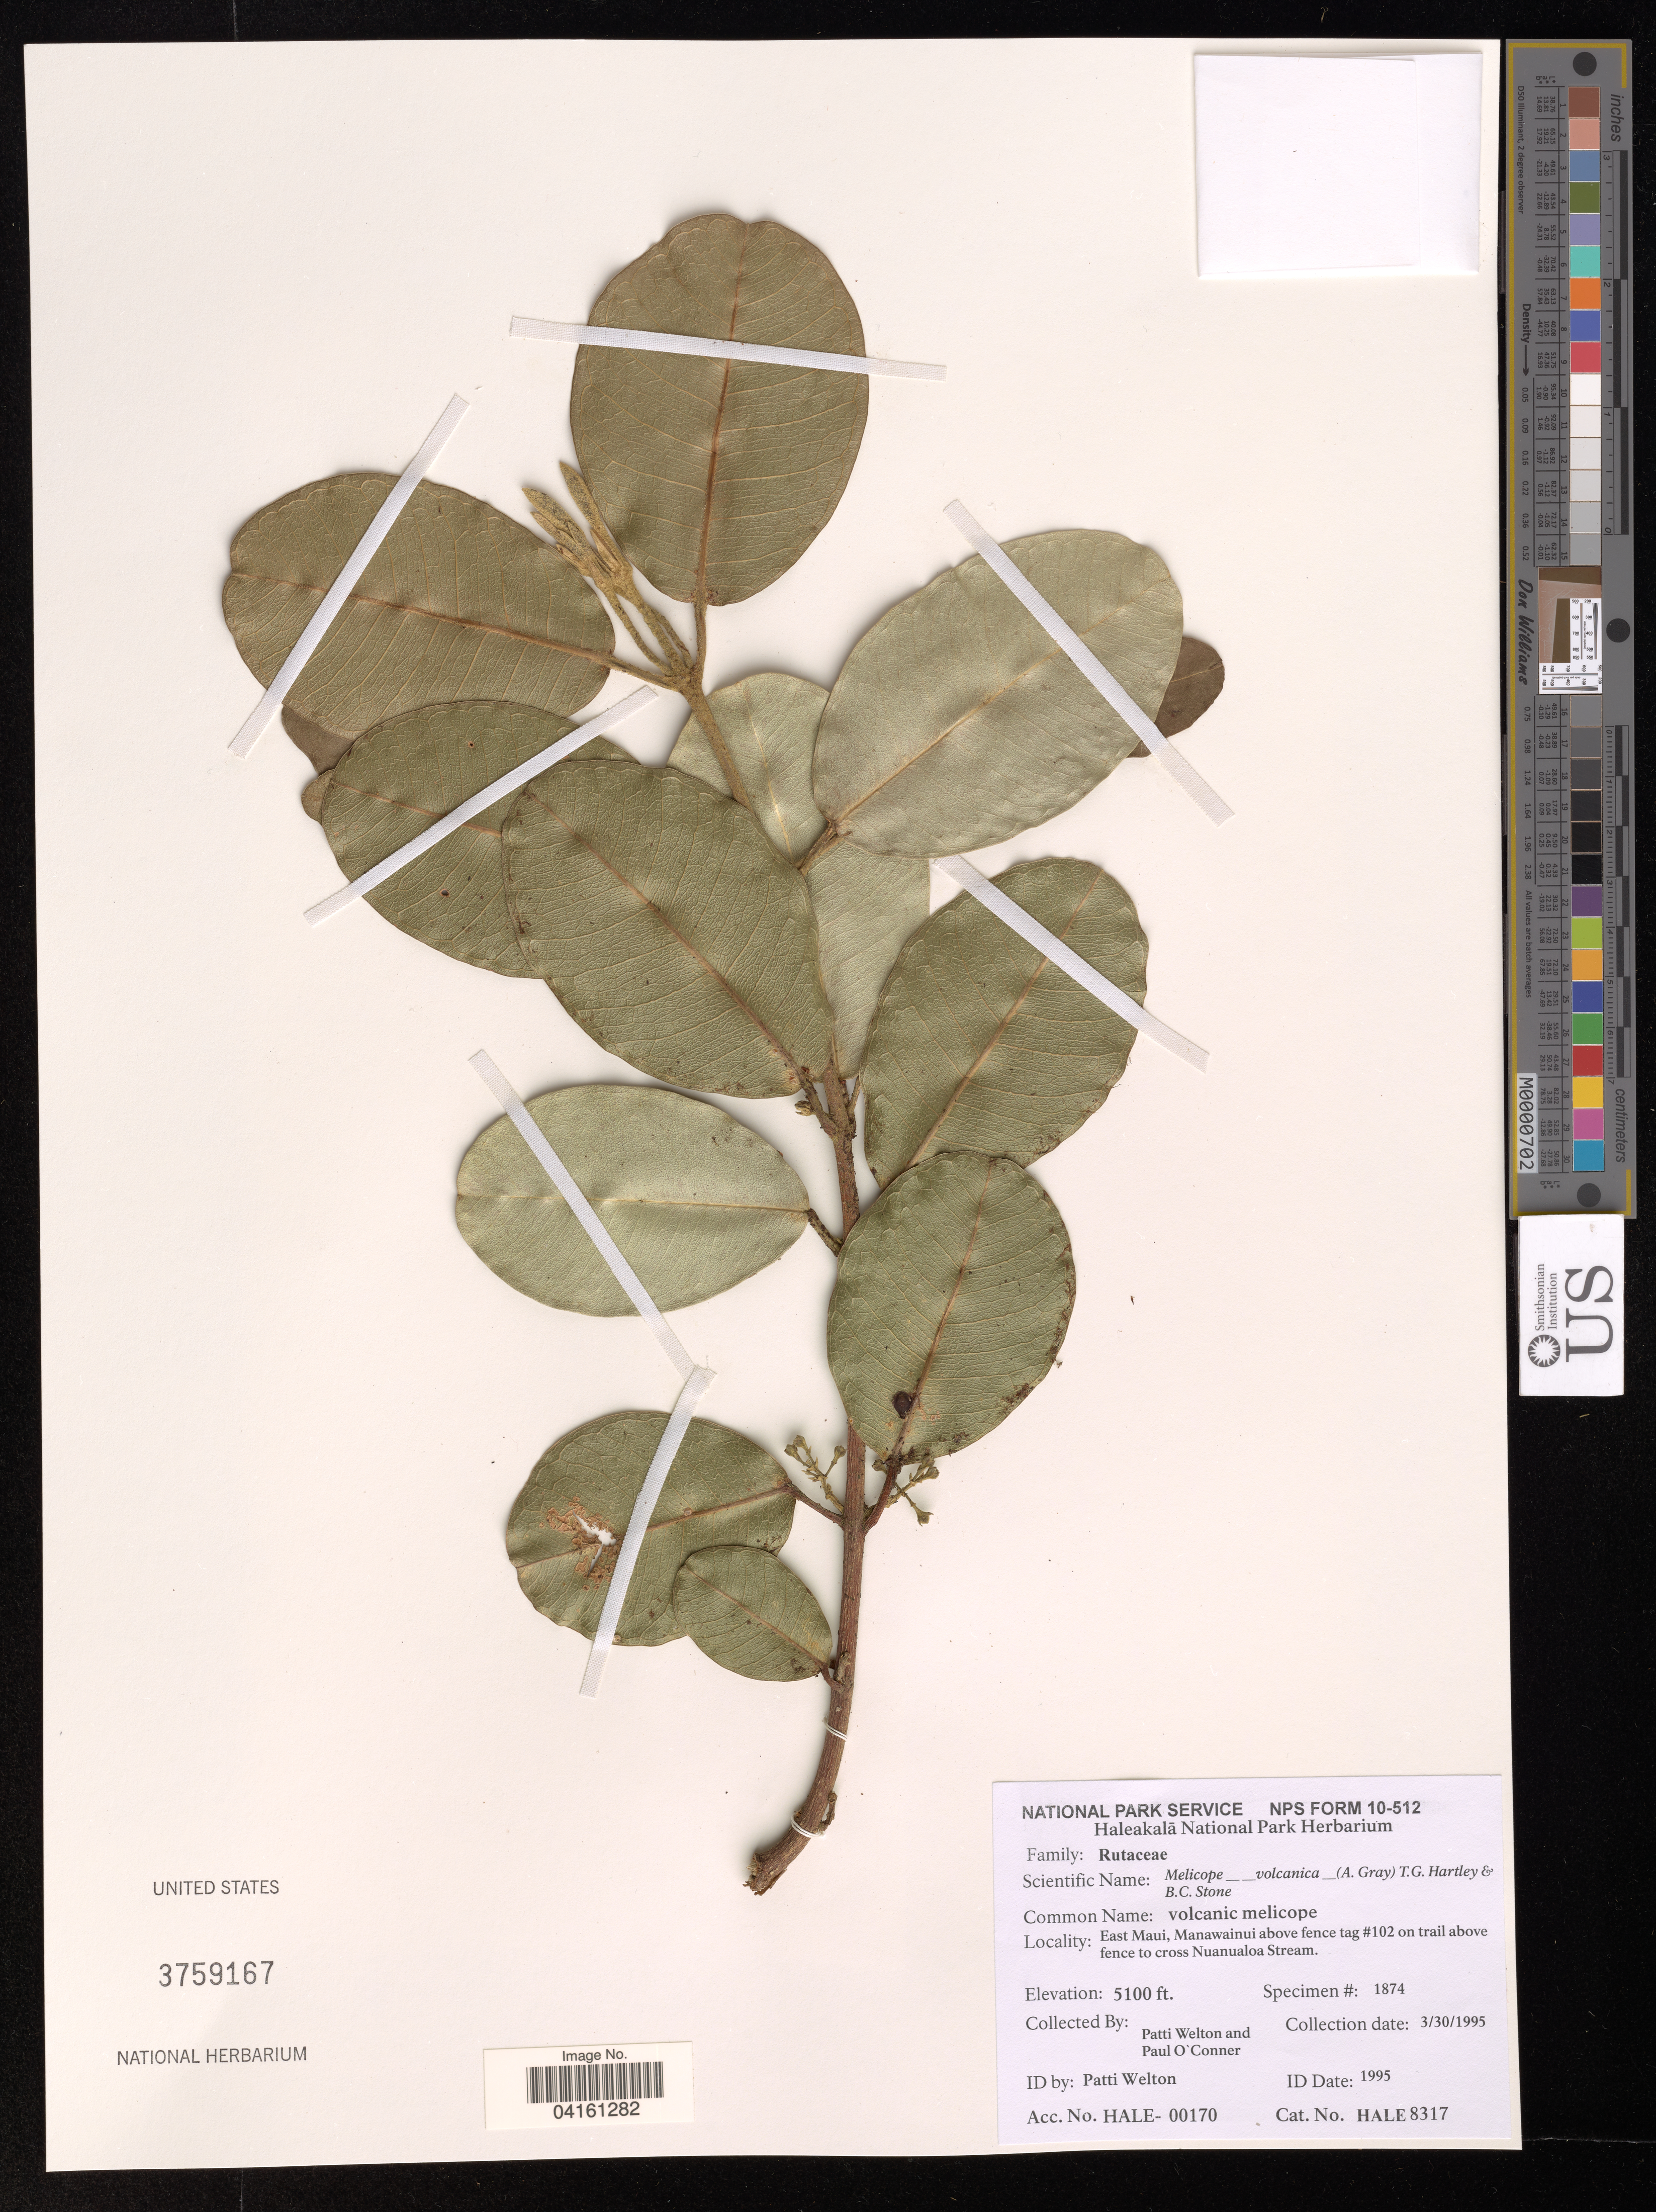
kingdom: Plantae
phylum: Tracheophyta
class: Magnoliopsida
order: Sapindales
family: Rutaceae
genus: Melicope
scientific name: Melicope volcanica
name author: (A. Gray) T.G. Hartley & B.C. Stone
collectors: P. Welton & P. O'Conner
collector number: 1874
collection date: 1995-03-30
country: United States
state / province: Hawaii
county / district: Maui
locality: East Maui, Manawainui above fence tag #102 on trail above fence to cross Nuanualoa Stream.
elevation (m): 1554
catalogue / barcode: US 3759167